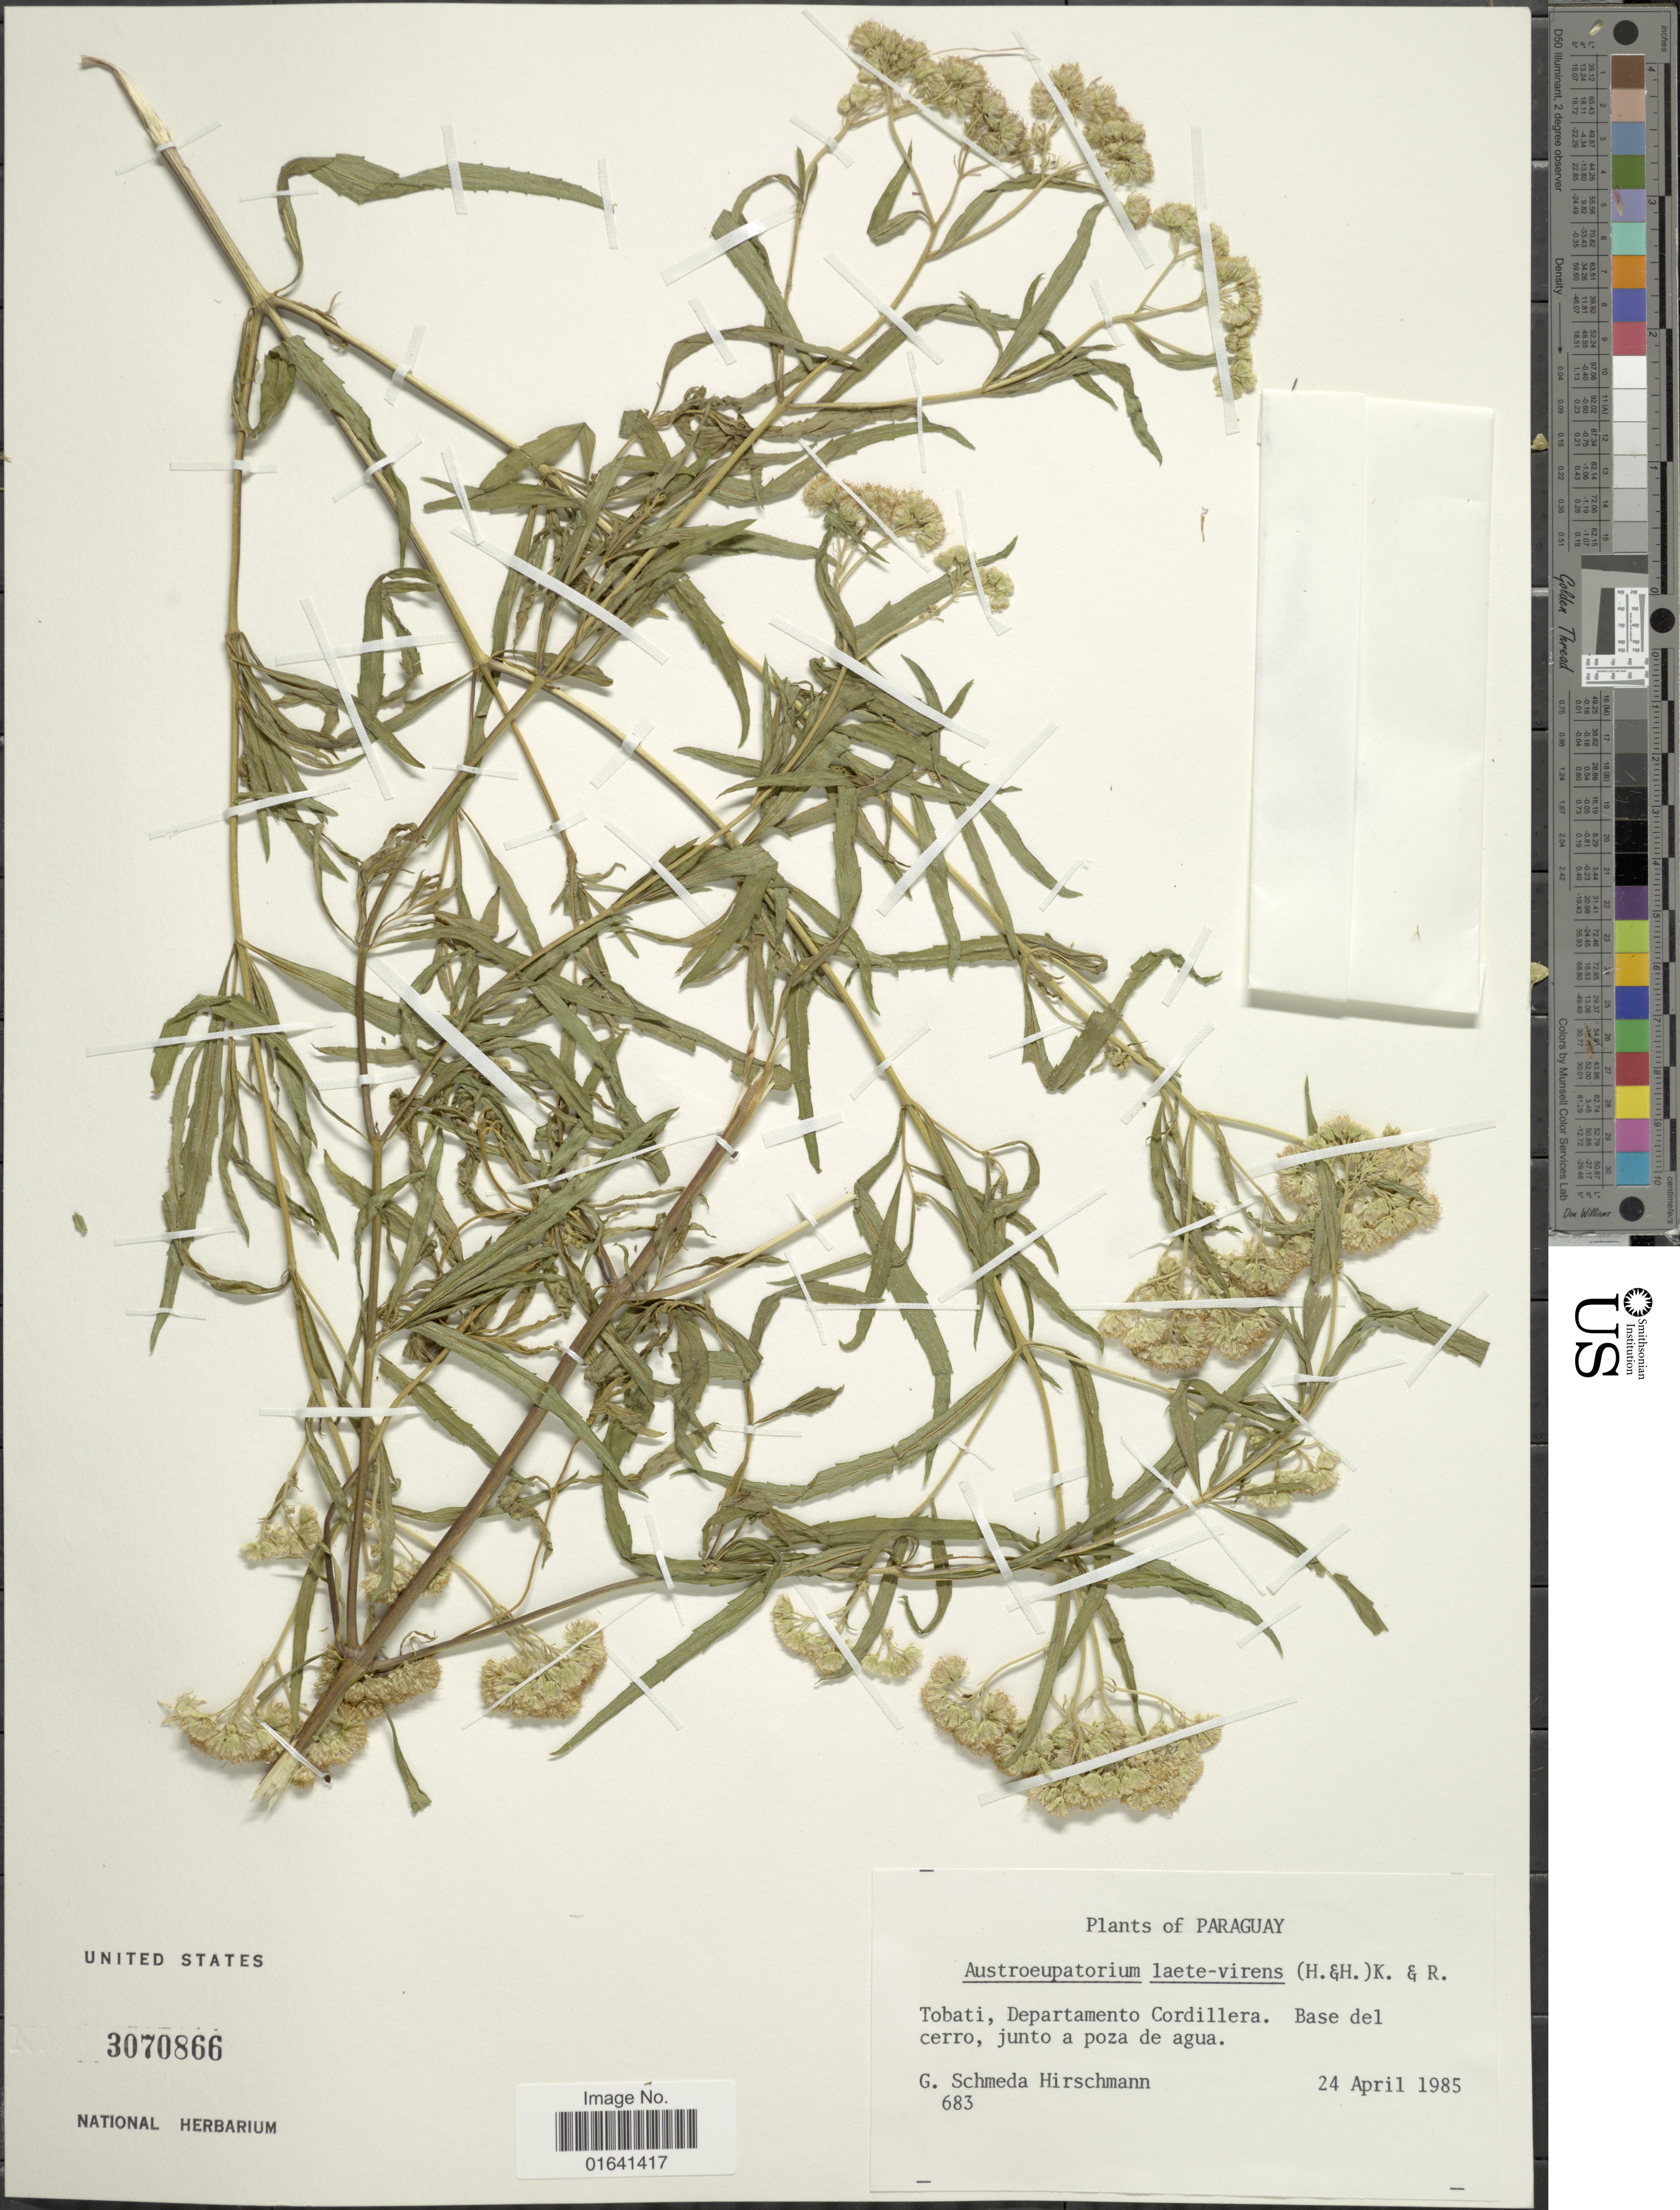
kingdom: Plantae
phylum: Tracheophyta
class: Magnoliopsida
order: Asterales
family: Asteraceae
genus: Austroeupatorium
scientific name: Austroeupatorium laete-virens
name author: (Hook. & Arn.) R.M. King & H. Rob.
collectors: G. Hirschmann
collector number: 683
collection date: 1985-04-24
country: Paraguay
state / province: Cordillera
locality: Tobati, Departamento Cordillera. Base del cerro, junto a poza de agua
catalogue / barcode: US 3070866